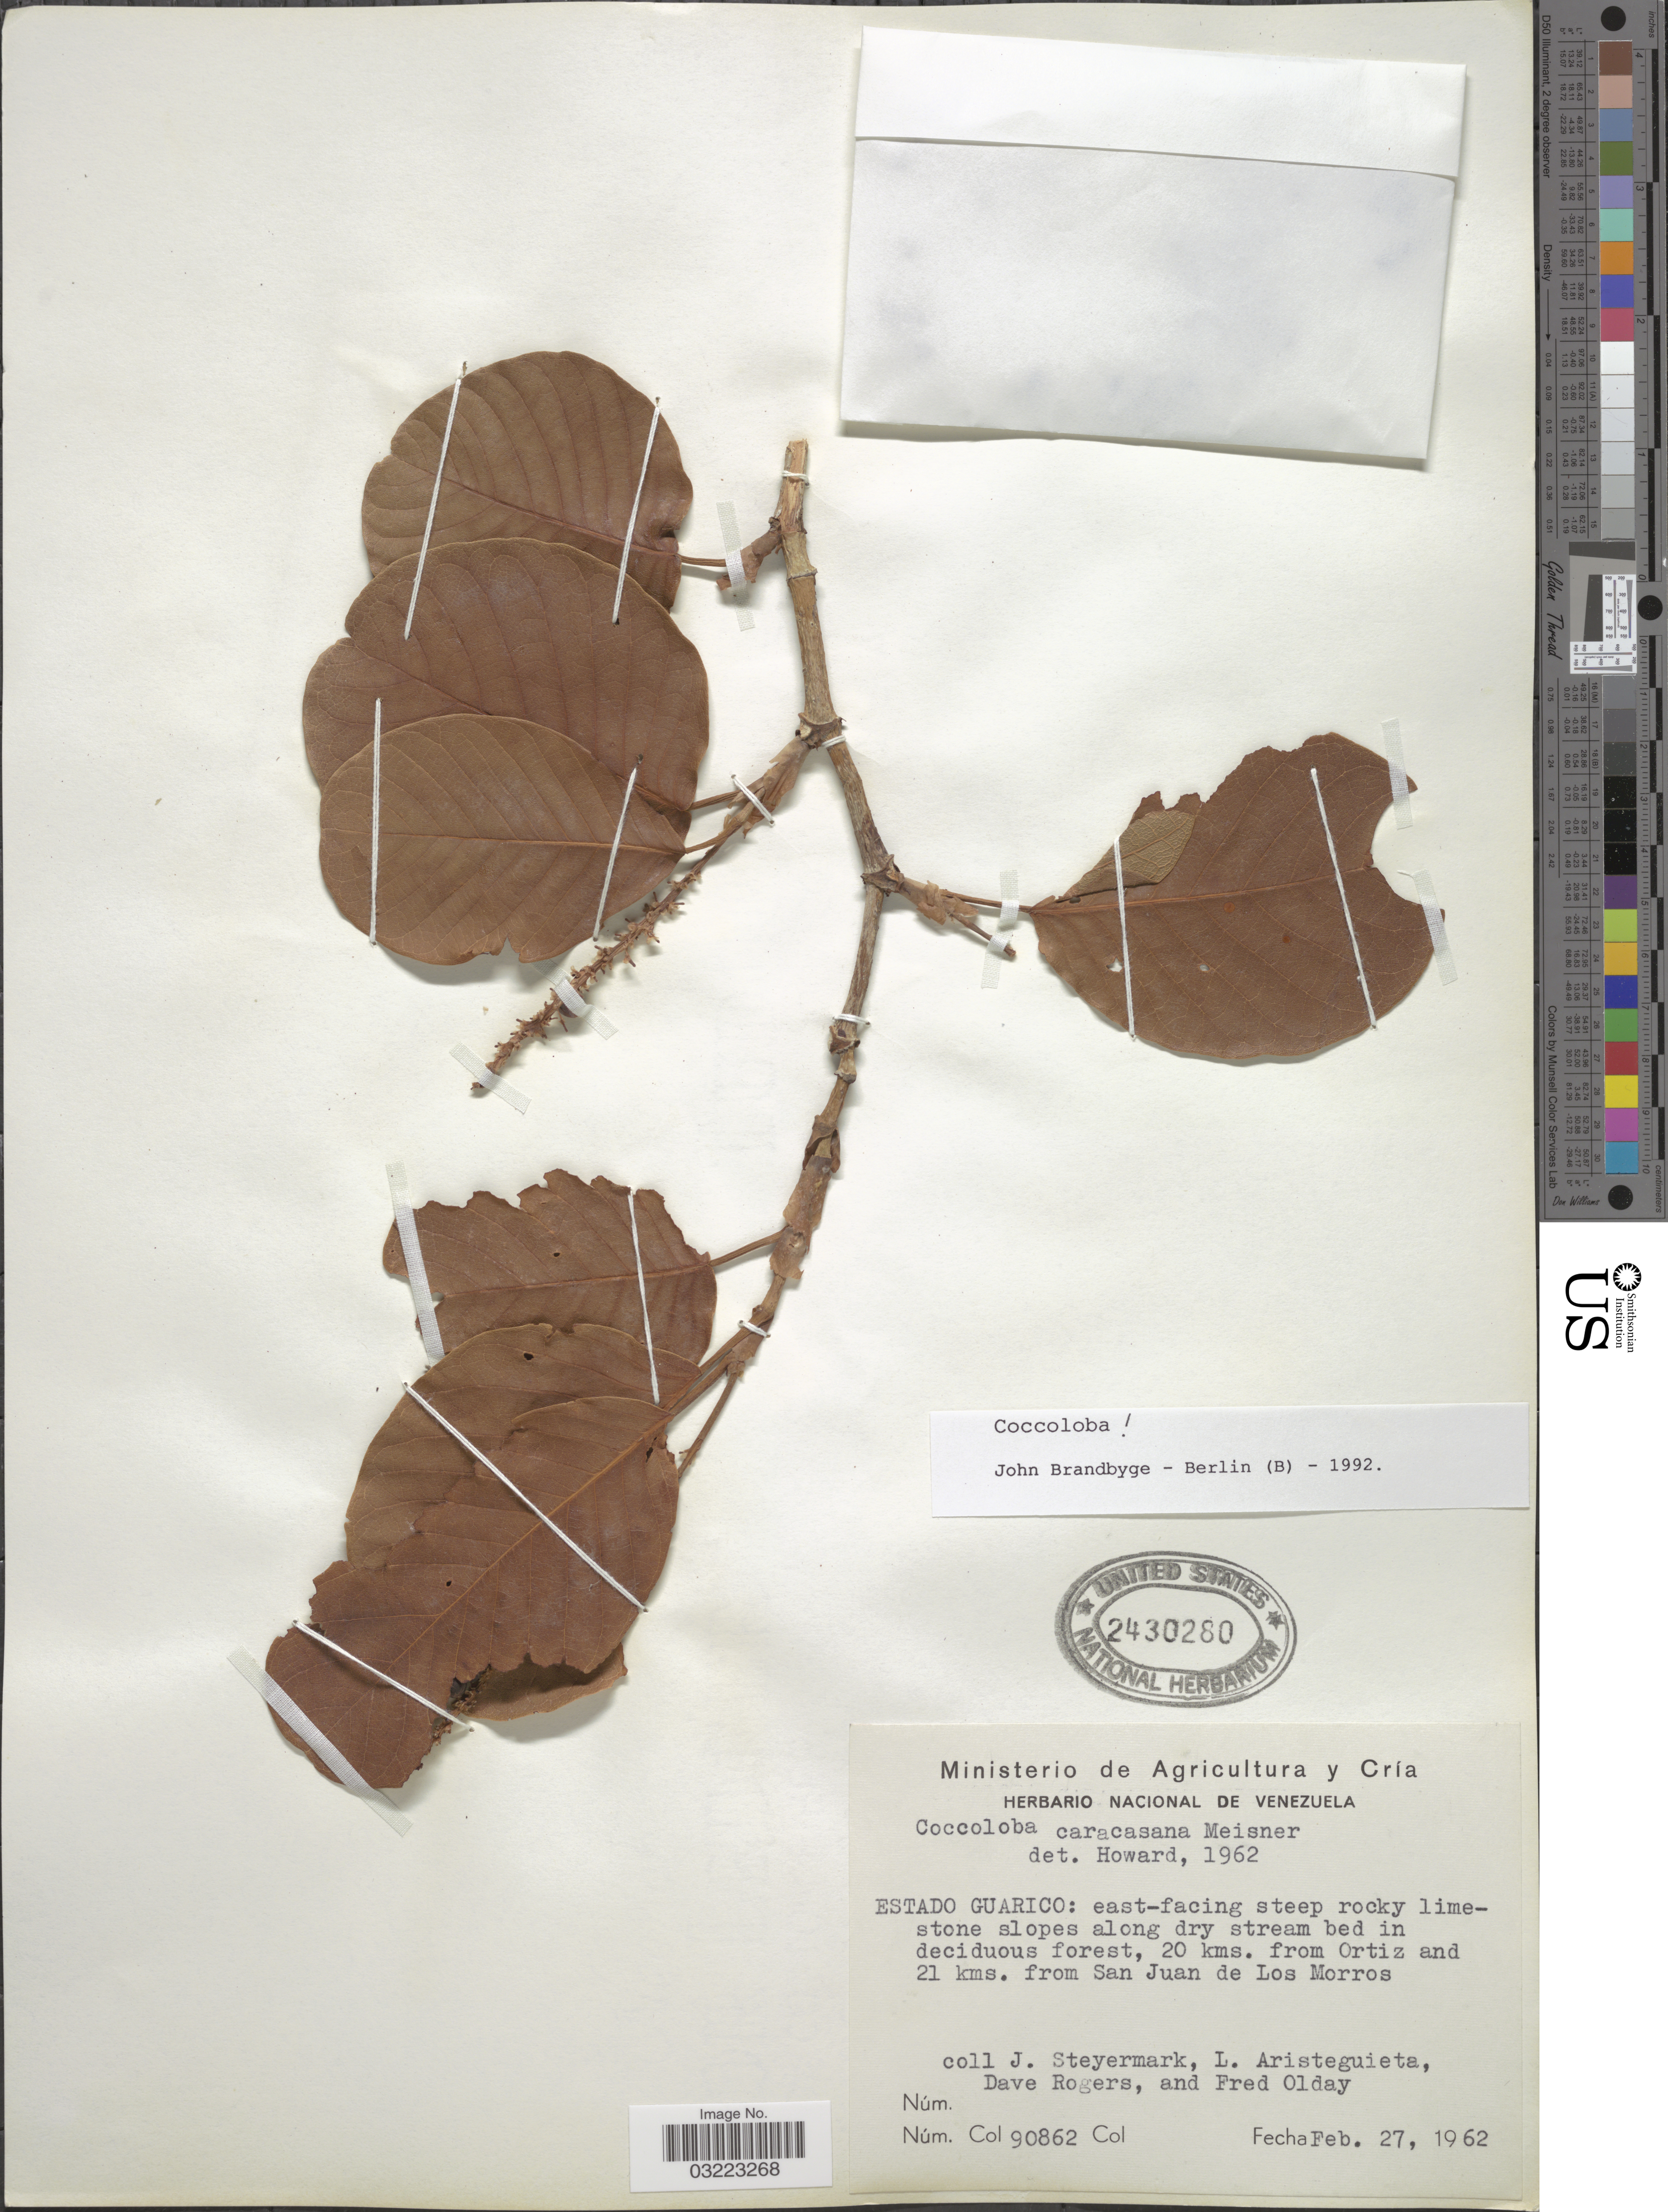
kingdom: Plantae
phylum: Tracheophyta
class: Magnoliopsida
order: Caryophyllales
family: Polygonaceae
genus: Coccoloba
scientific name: Coccoloba caracasana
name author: Meisn.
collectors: J. Steyermark, L. Aristeguieta, D. Rogers & F. Olday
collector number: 90862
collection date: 1962-02-27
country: Venezuela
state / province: Guárico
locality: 20 kms. from Ortiz and 21 kms. from San Juan de Los Morros.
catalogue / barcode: US 2430280